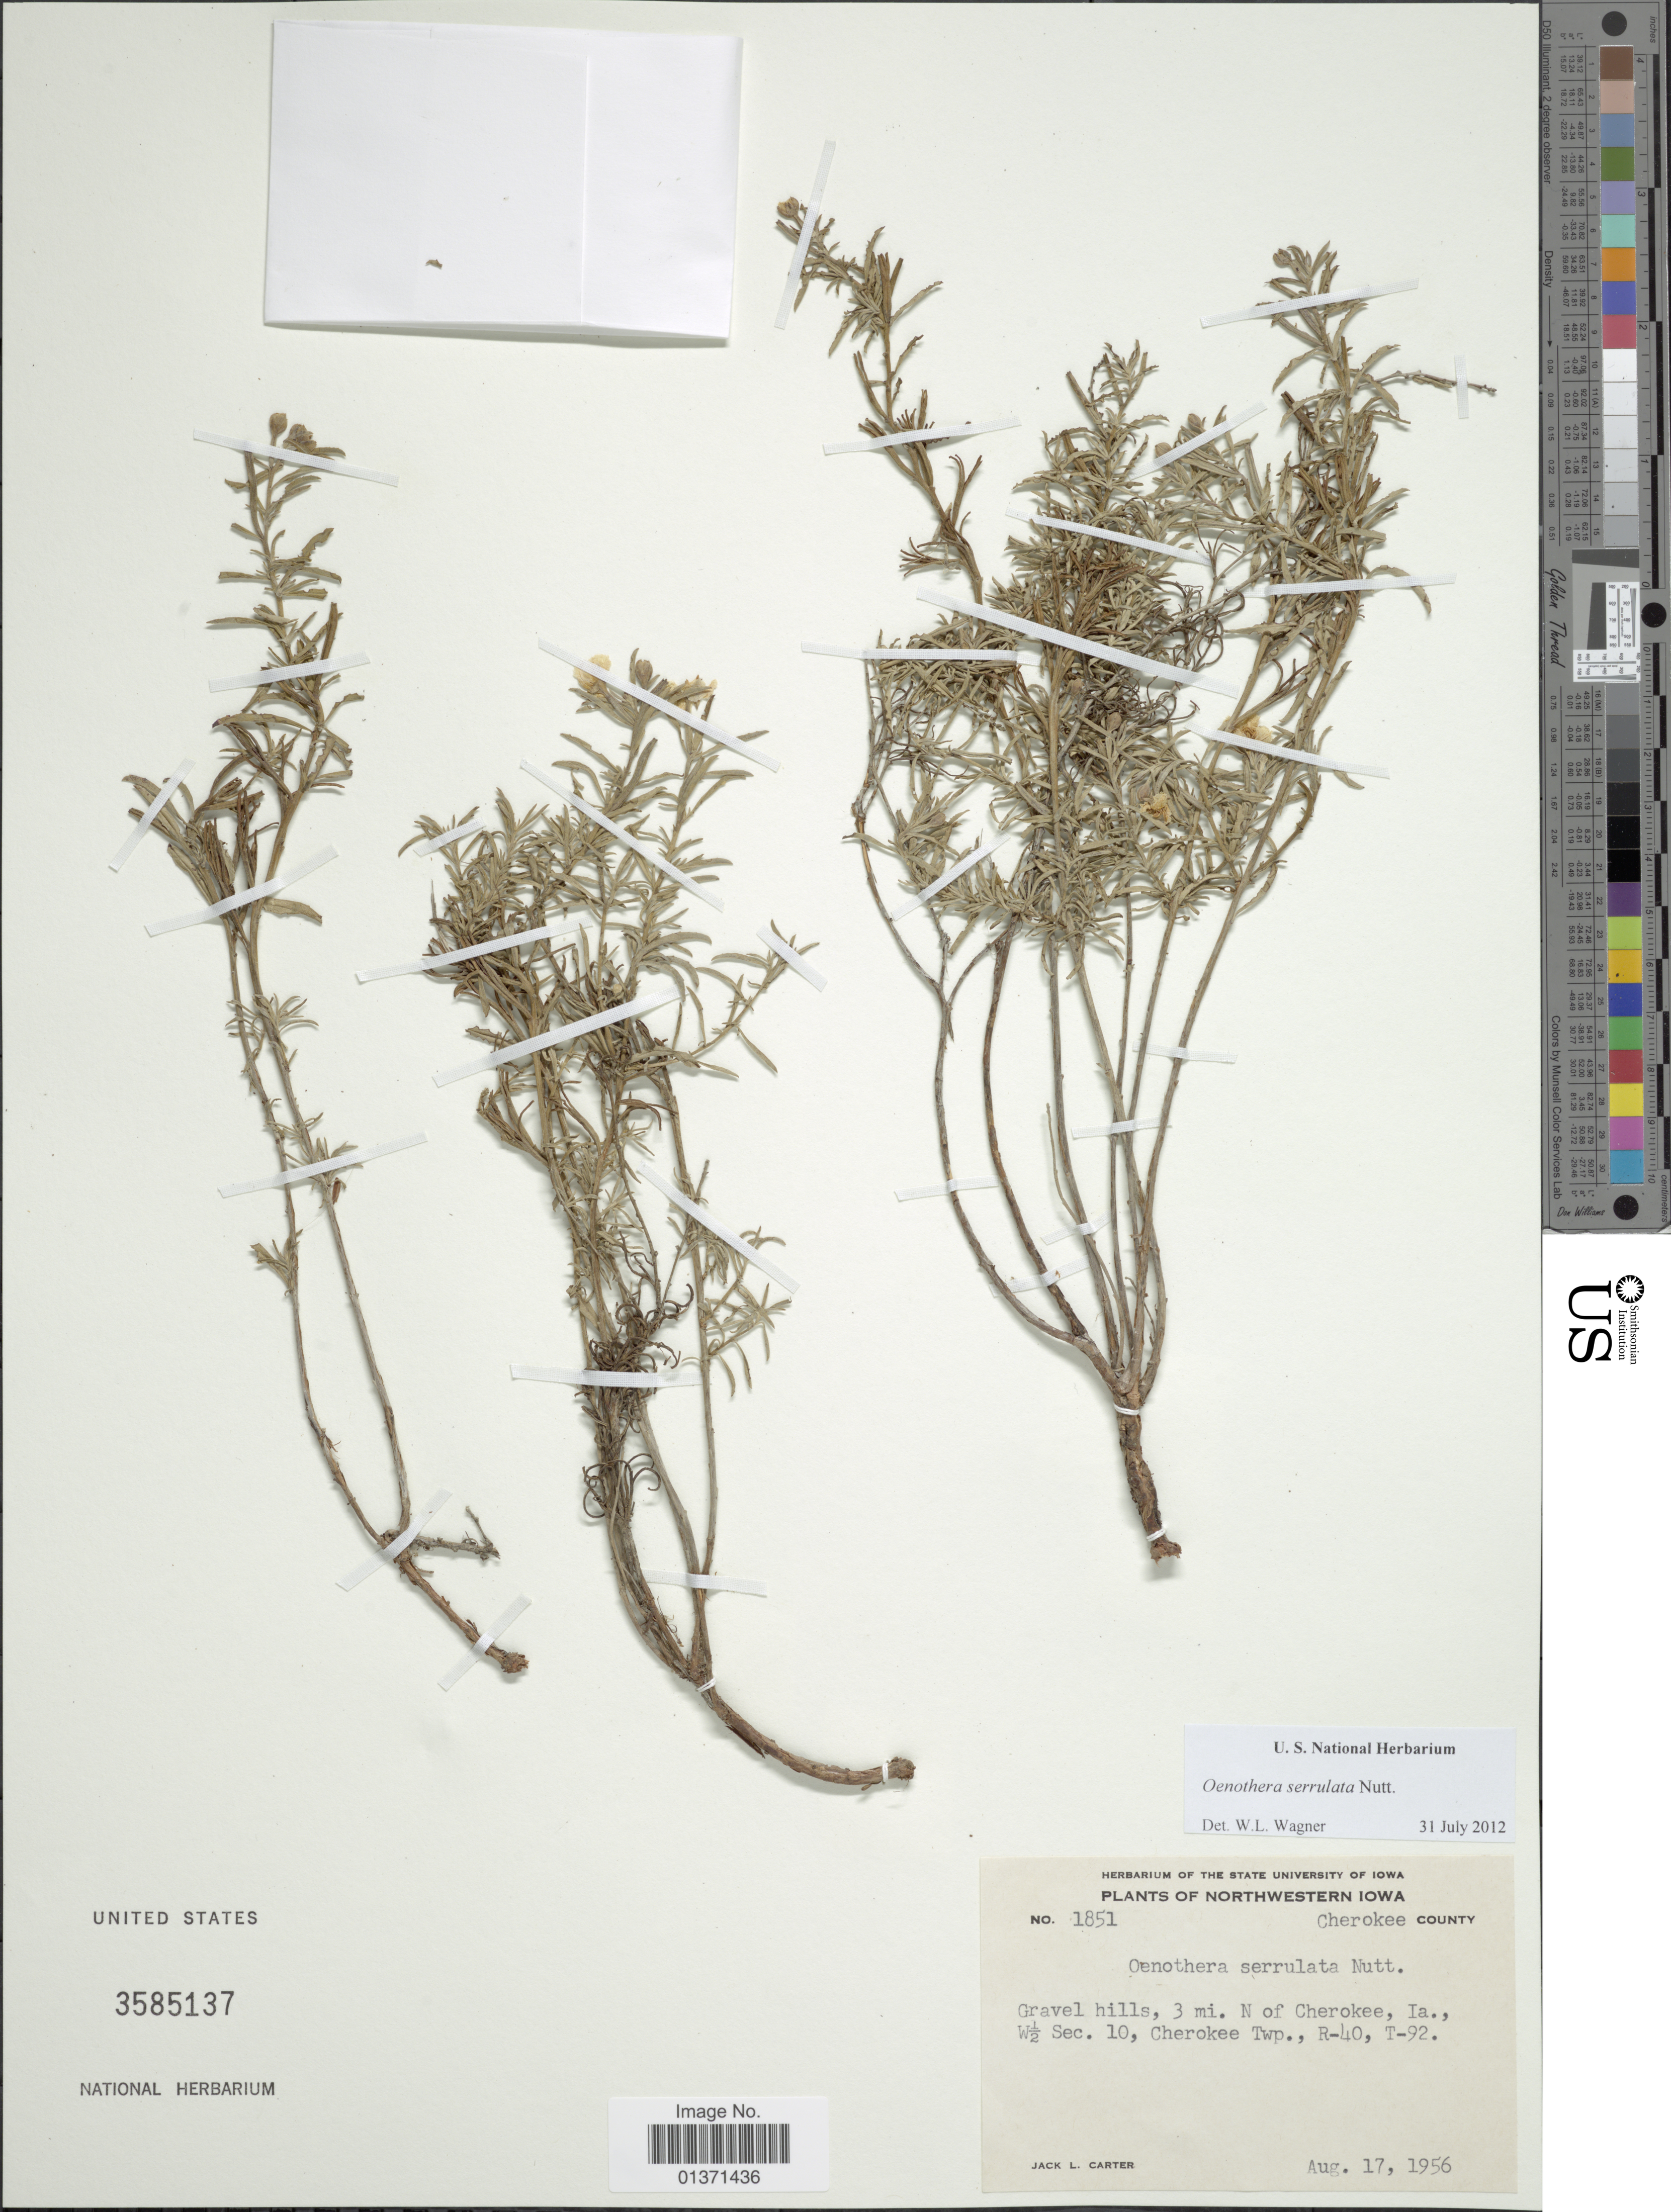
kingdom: Plantae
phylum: Tracheophyta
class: Magnoliopsida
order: Myrtales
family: Onagraceae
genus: Oenothera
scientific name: Oenothera serrulata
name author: Nutt.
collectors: J. L. Carter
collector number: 1851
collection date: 1956-08-17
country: United States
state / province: Iowa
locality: Southwestern Iowa, Cherokee County, Gravel hills, 3 mi. N of Cherokee, Ia., W½ Sec. 10, Cherokee Twp., R-40, T-92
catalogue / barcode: US 3585137